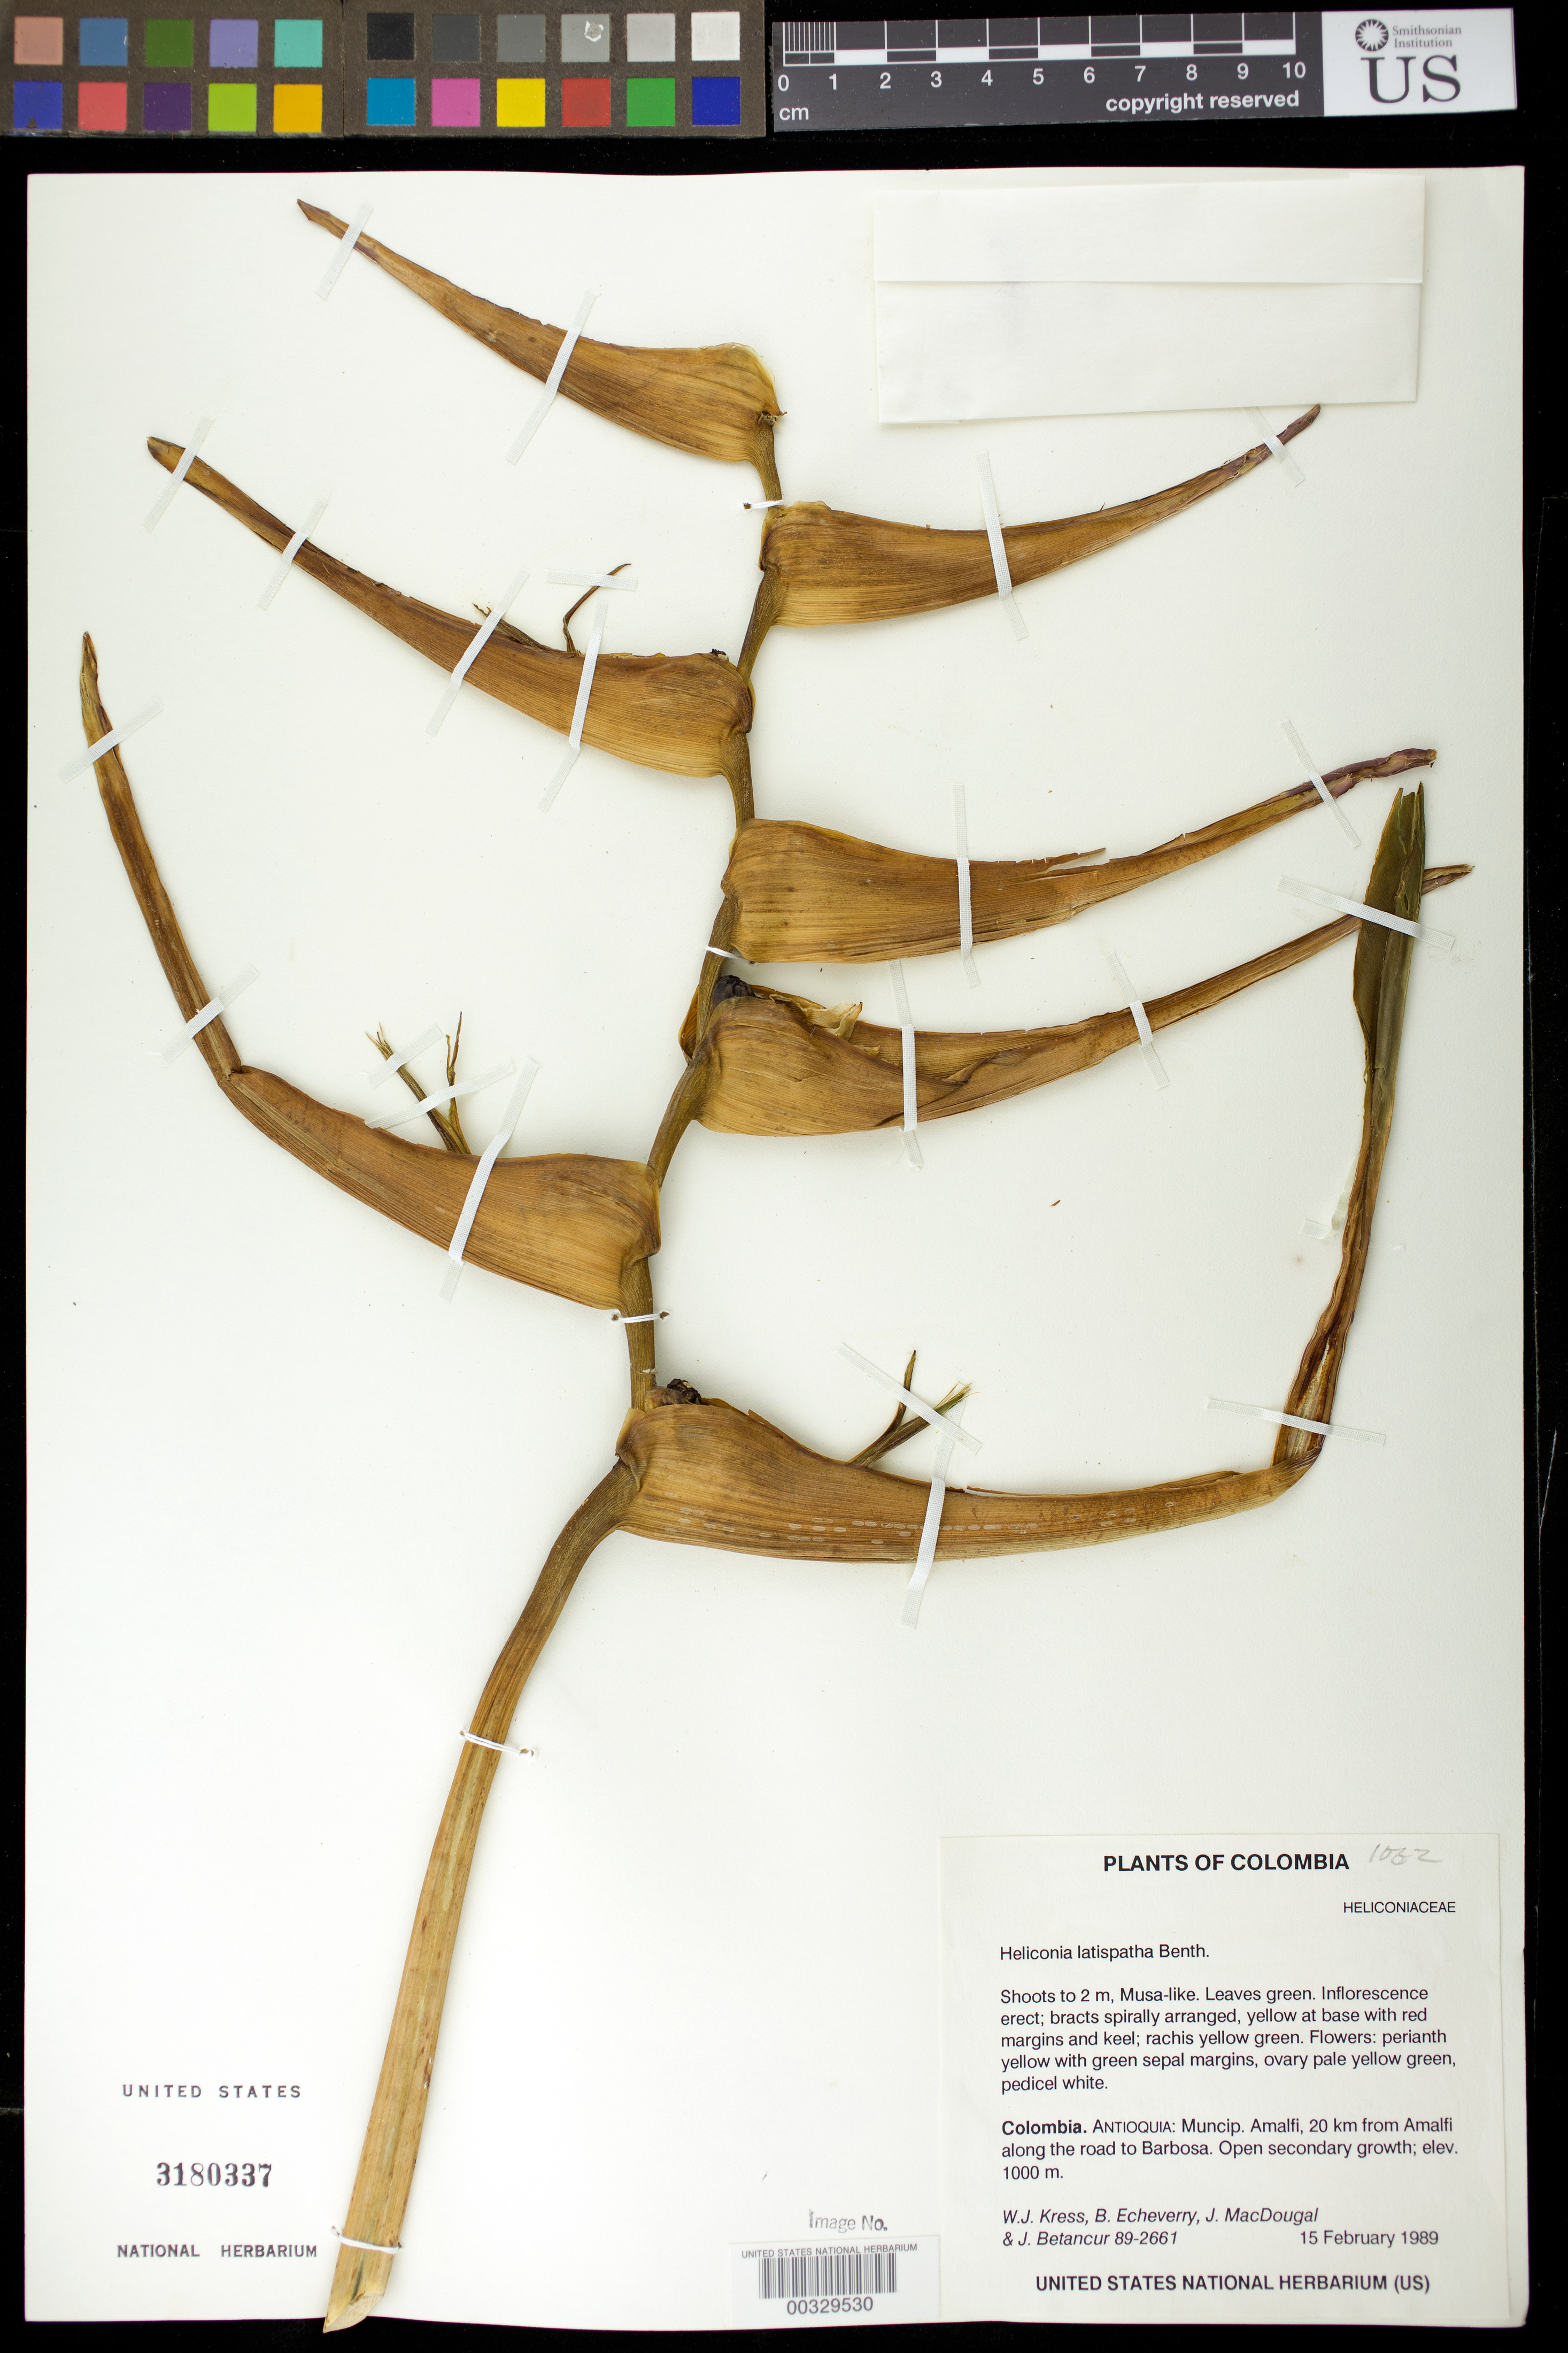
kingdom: Plantae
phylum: Tracheophyta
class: Liliopsida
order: Zingiberales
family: Heliconiaceae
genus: Heliconia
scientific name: Heliconia latispatha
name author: Benth.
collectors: W. J. Kress, B. Echeverry, J. M. MacDougal & J. C. Betancur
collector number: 89-2661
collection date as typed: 15 Feb 1989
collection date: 1989-02-15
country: Colombia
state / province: Antioquia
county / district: Amalfi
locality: Mun of Amalfi, 20 km from Amalfi along road to BarBosa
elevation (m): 1000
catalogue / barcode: US 3180337